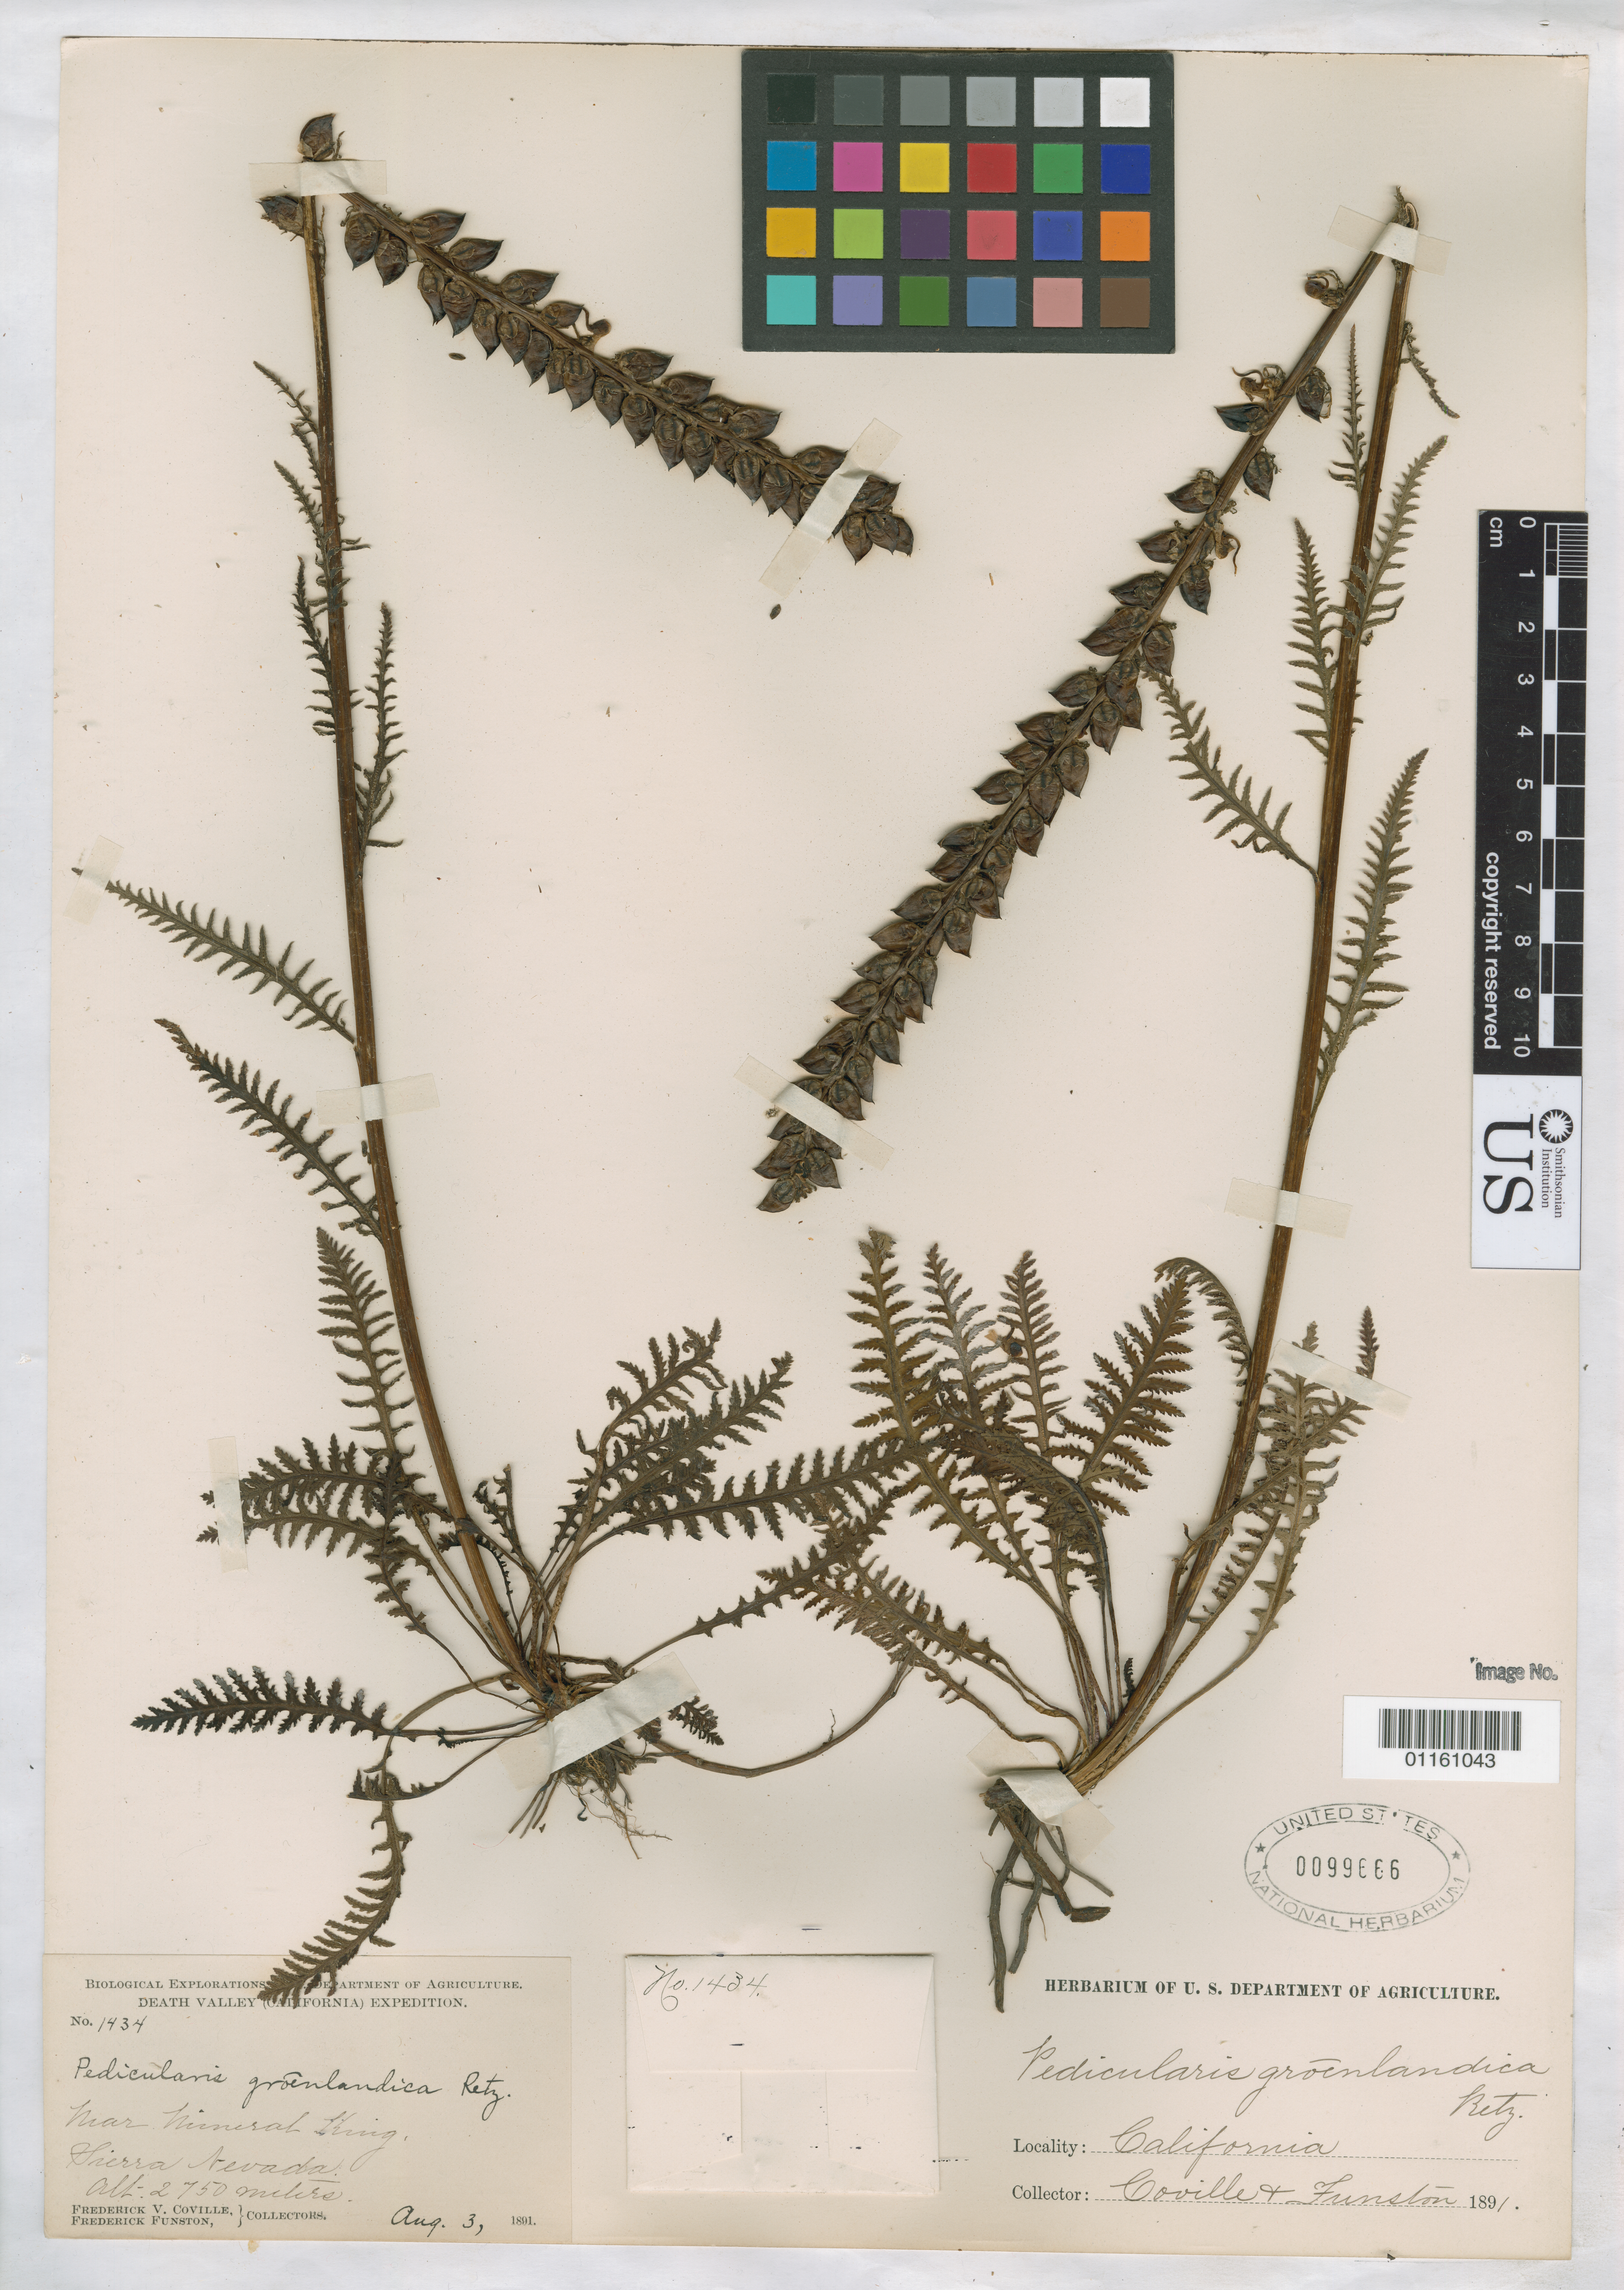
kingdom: Plantae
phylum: Tracheophyta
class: Magnoliopsida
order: Lamiales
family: Orobanchaceae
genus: Pedicularis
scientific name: Pedicularis groenlandica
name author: Retz.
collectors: F. V. Coville & F. Funston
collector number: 1434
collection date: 1891-08-03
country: United States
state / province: California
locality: near Mineral King, Sierra Nevada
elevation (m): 2750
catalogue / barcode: US 99666